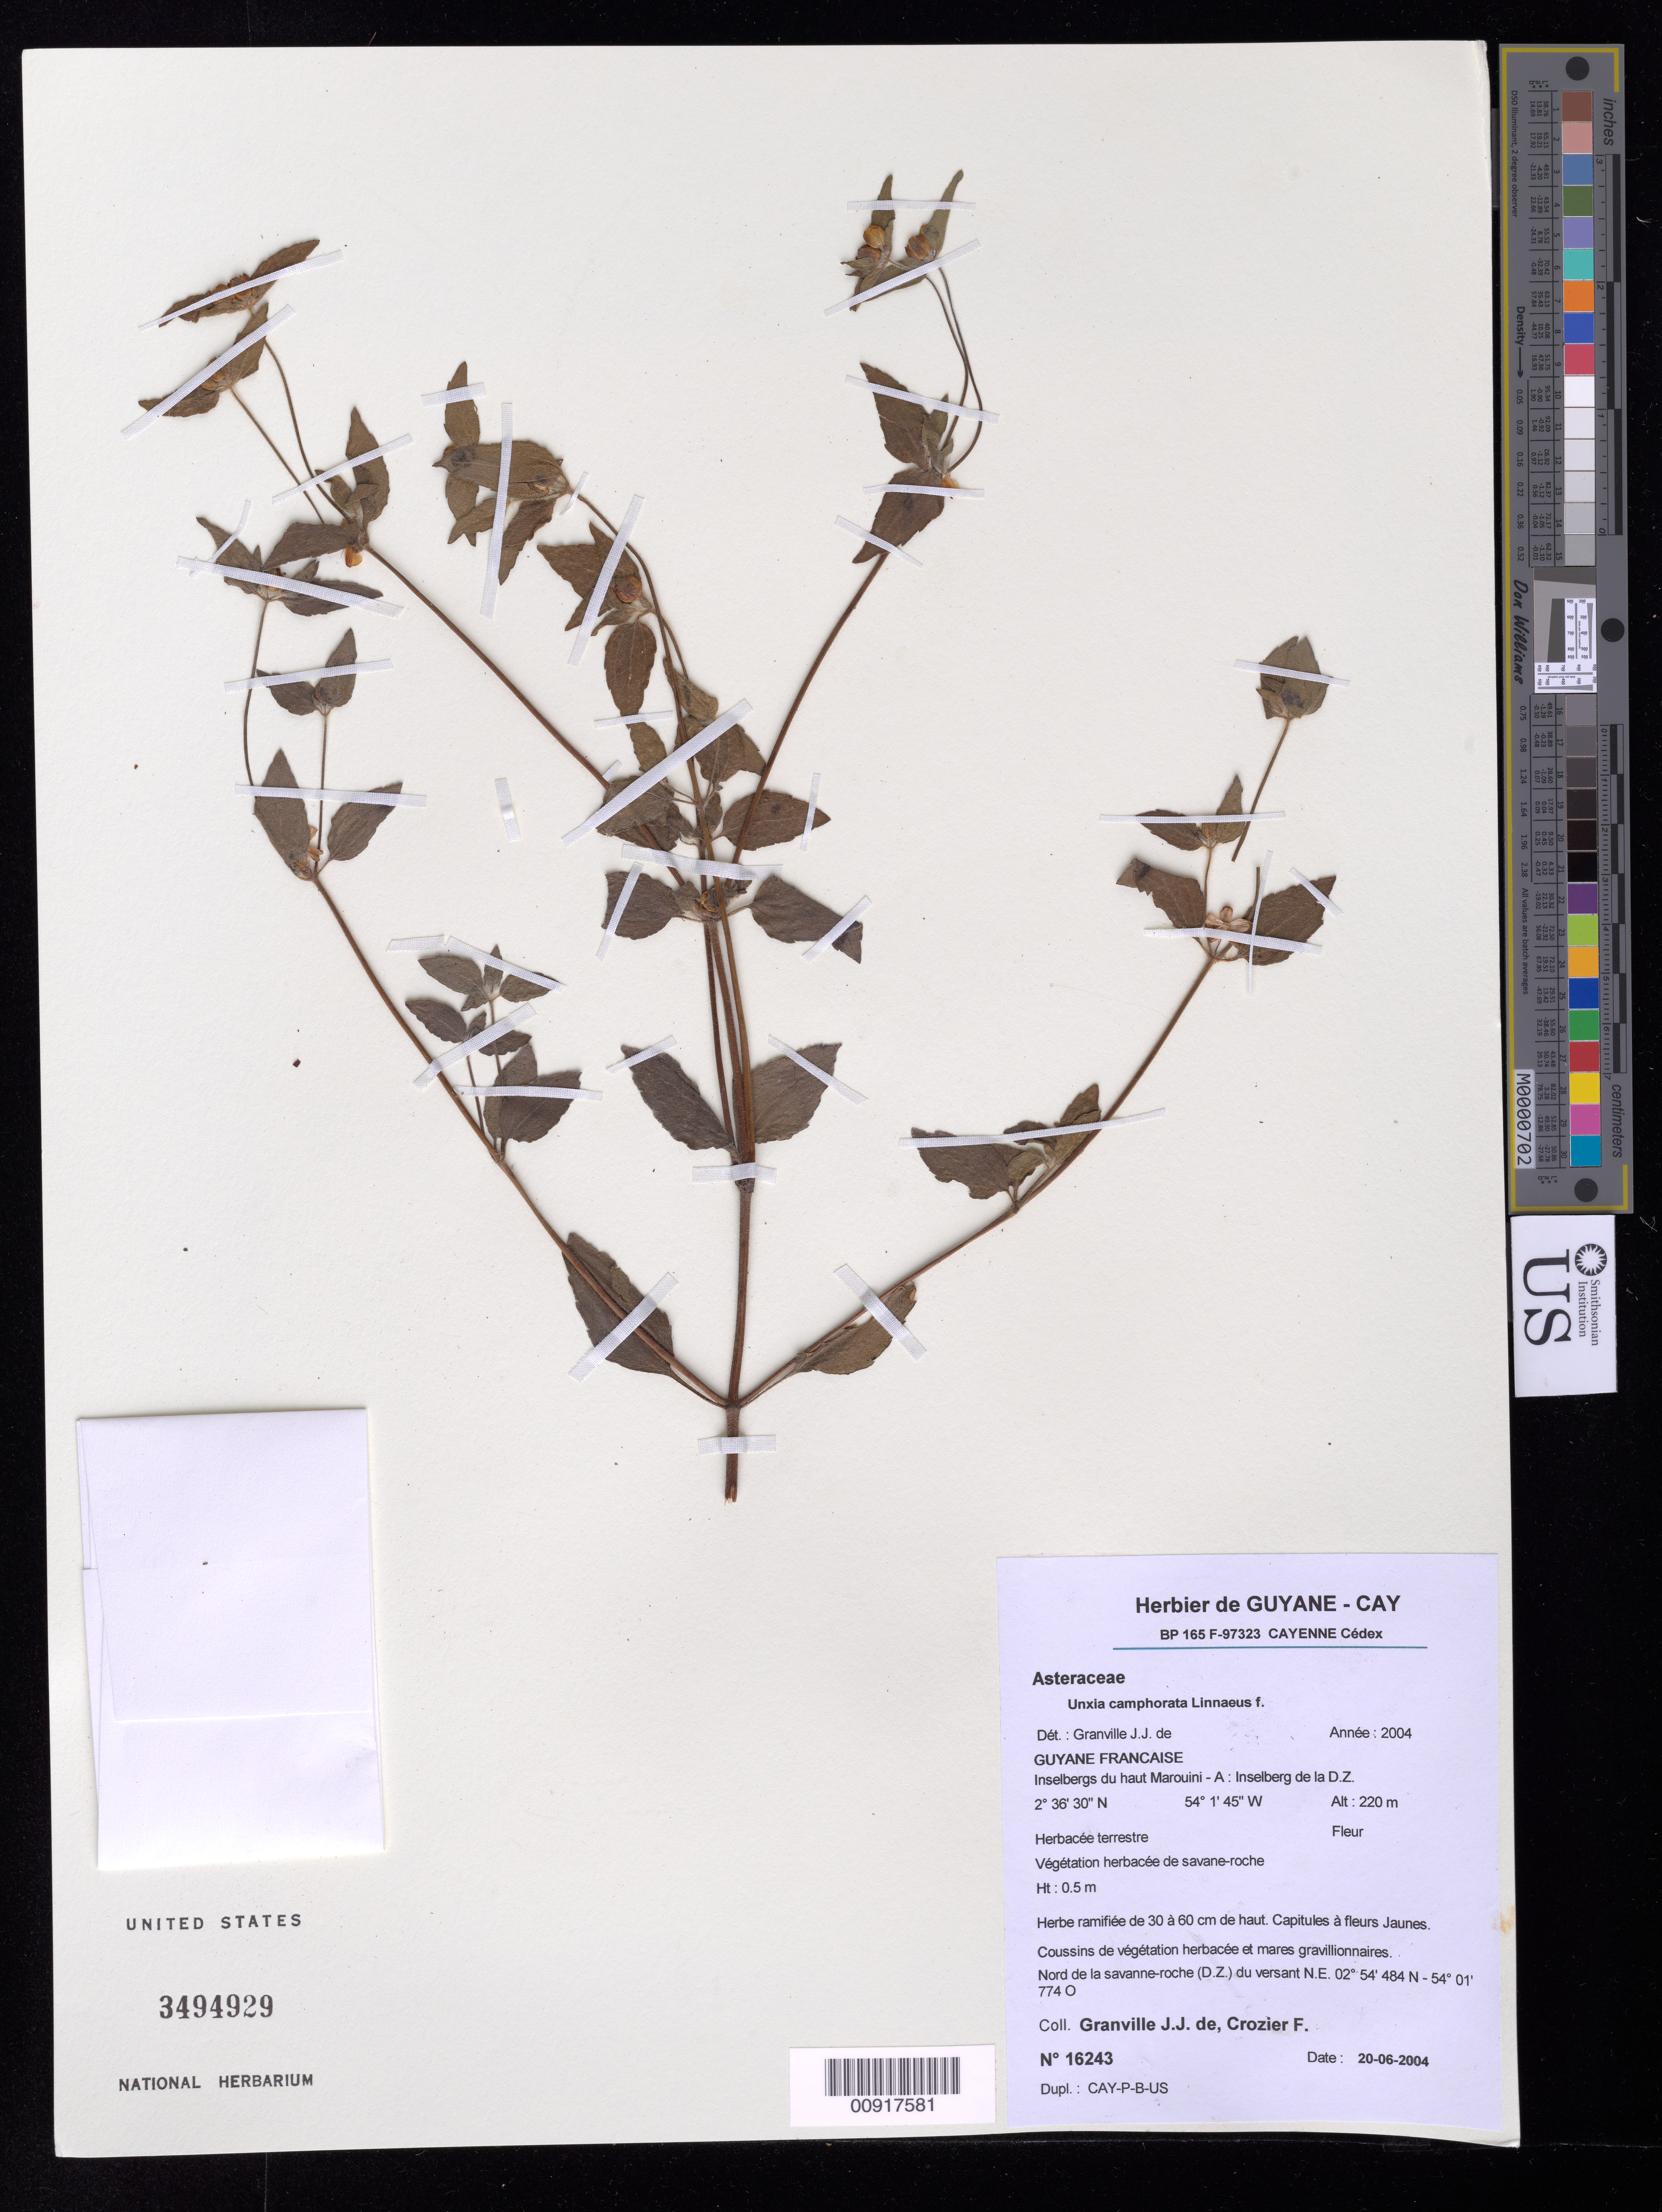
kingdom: Plantae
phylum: Tracheophyta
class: Magnoliopsida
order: Asterales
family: Asteraceae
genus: Unxia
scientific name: Unxia camphorata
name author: L. f.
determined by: Granville, J. J. de, (CAY), Institut de Recherche pour le Developpement (IRD) (FRENCH GUIANA)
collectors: J.-J. de Granville & F. Crozier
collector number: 16243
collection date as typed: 20-Jun-04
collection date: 2004-06-20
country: French Guiana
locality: Haut Marouini-A; Inselberg de la D.Z.; Nord de la savanne-roche (D.Z.) du versant NE 2º54'484"N - 54º1'774"O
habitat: Vegetacion herbacee de savane-roche; coussins de vegetacion herbacee et mares gravillionnaires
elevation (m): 220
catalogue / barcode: US 3494929